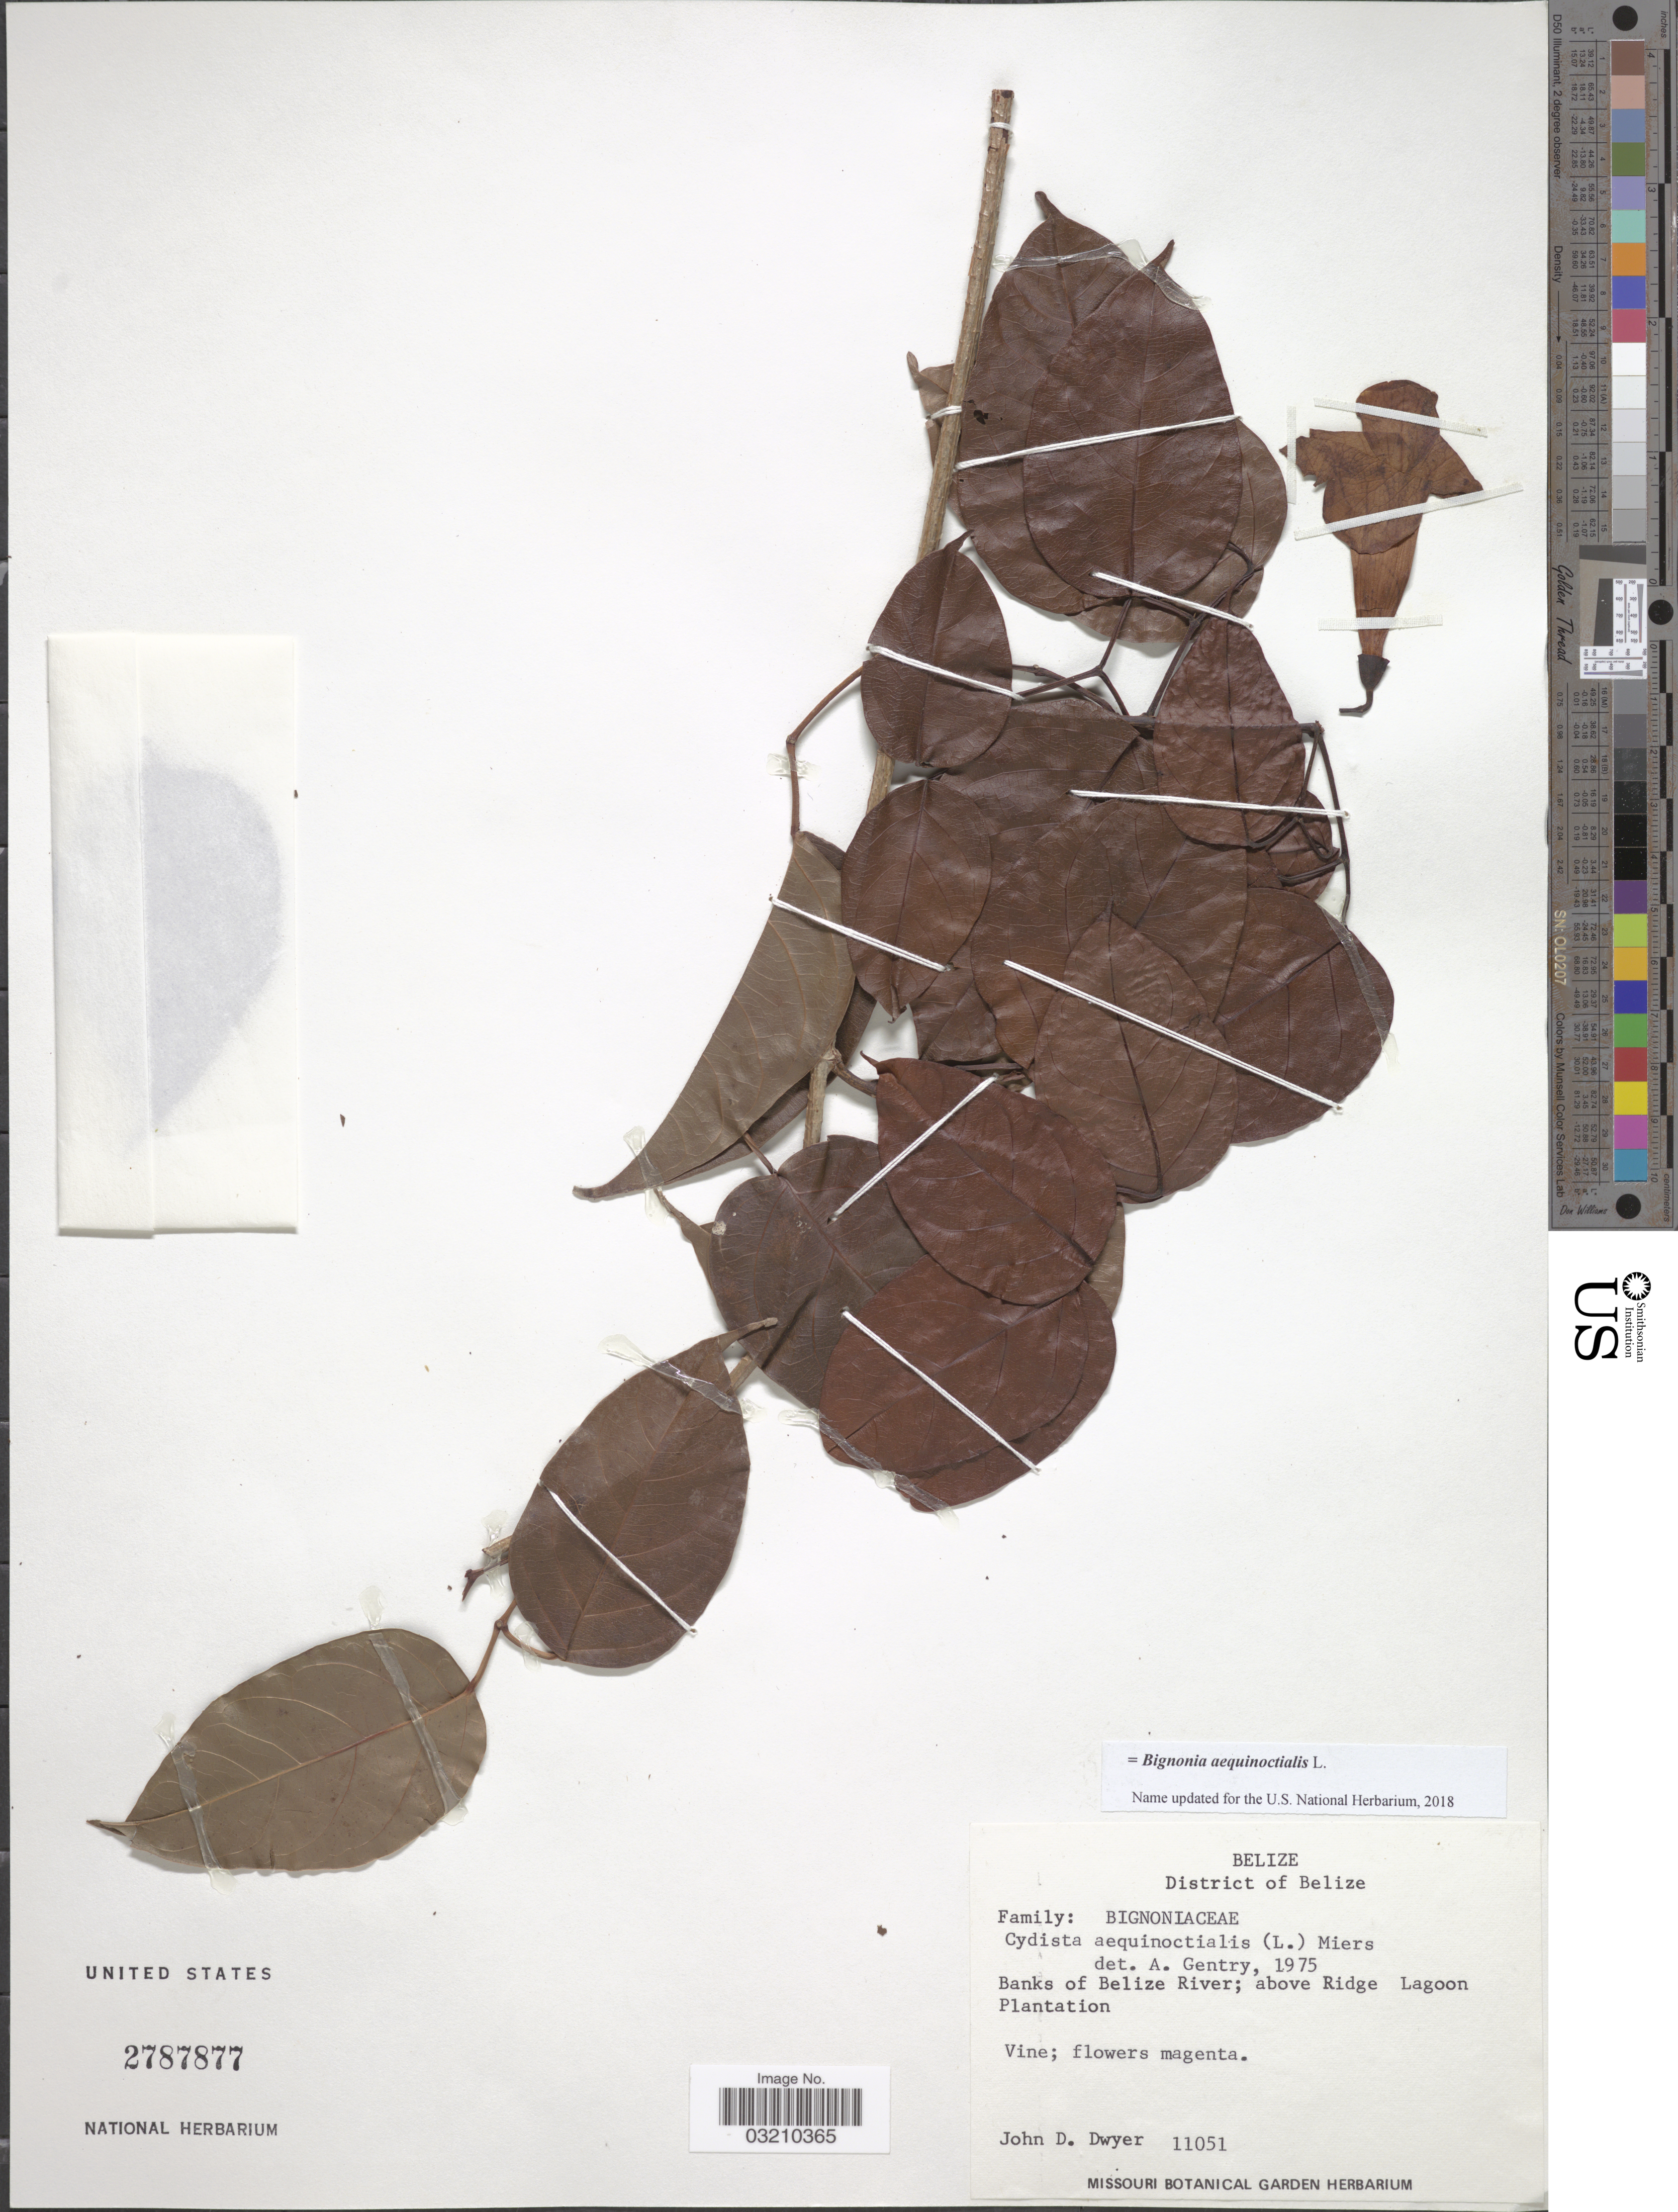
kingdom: Plantae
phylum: Tracheophyta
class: Magnoliopsida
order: Lamiales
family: Bignoniaceae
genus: Bignonia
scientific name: Bignonia aequinoctialis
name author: L.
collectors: J. D. Dwyer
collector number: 11051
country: Belize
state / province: Belize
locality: District of Belize. Banks of Belize River; above Ridge Lagoon Plantation.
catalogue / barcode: US 2787877